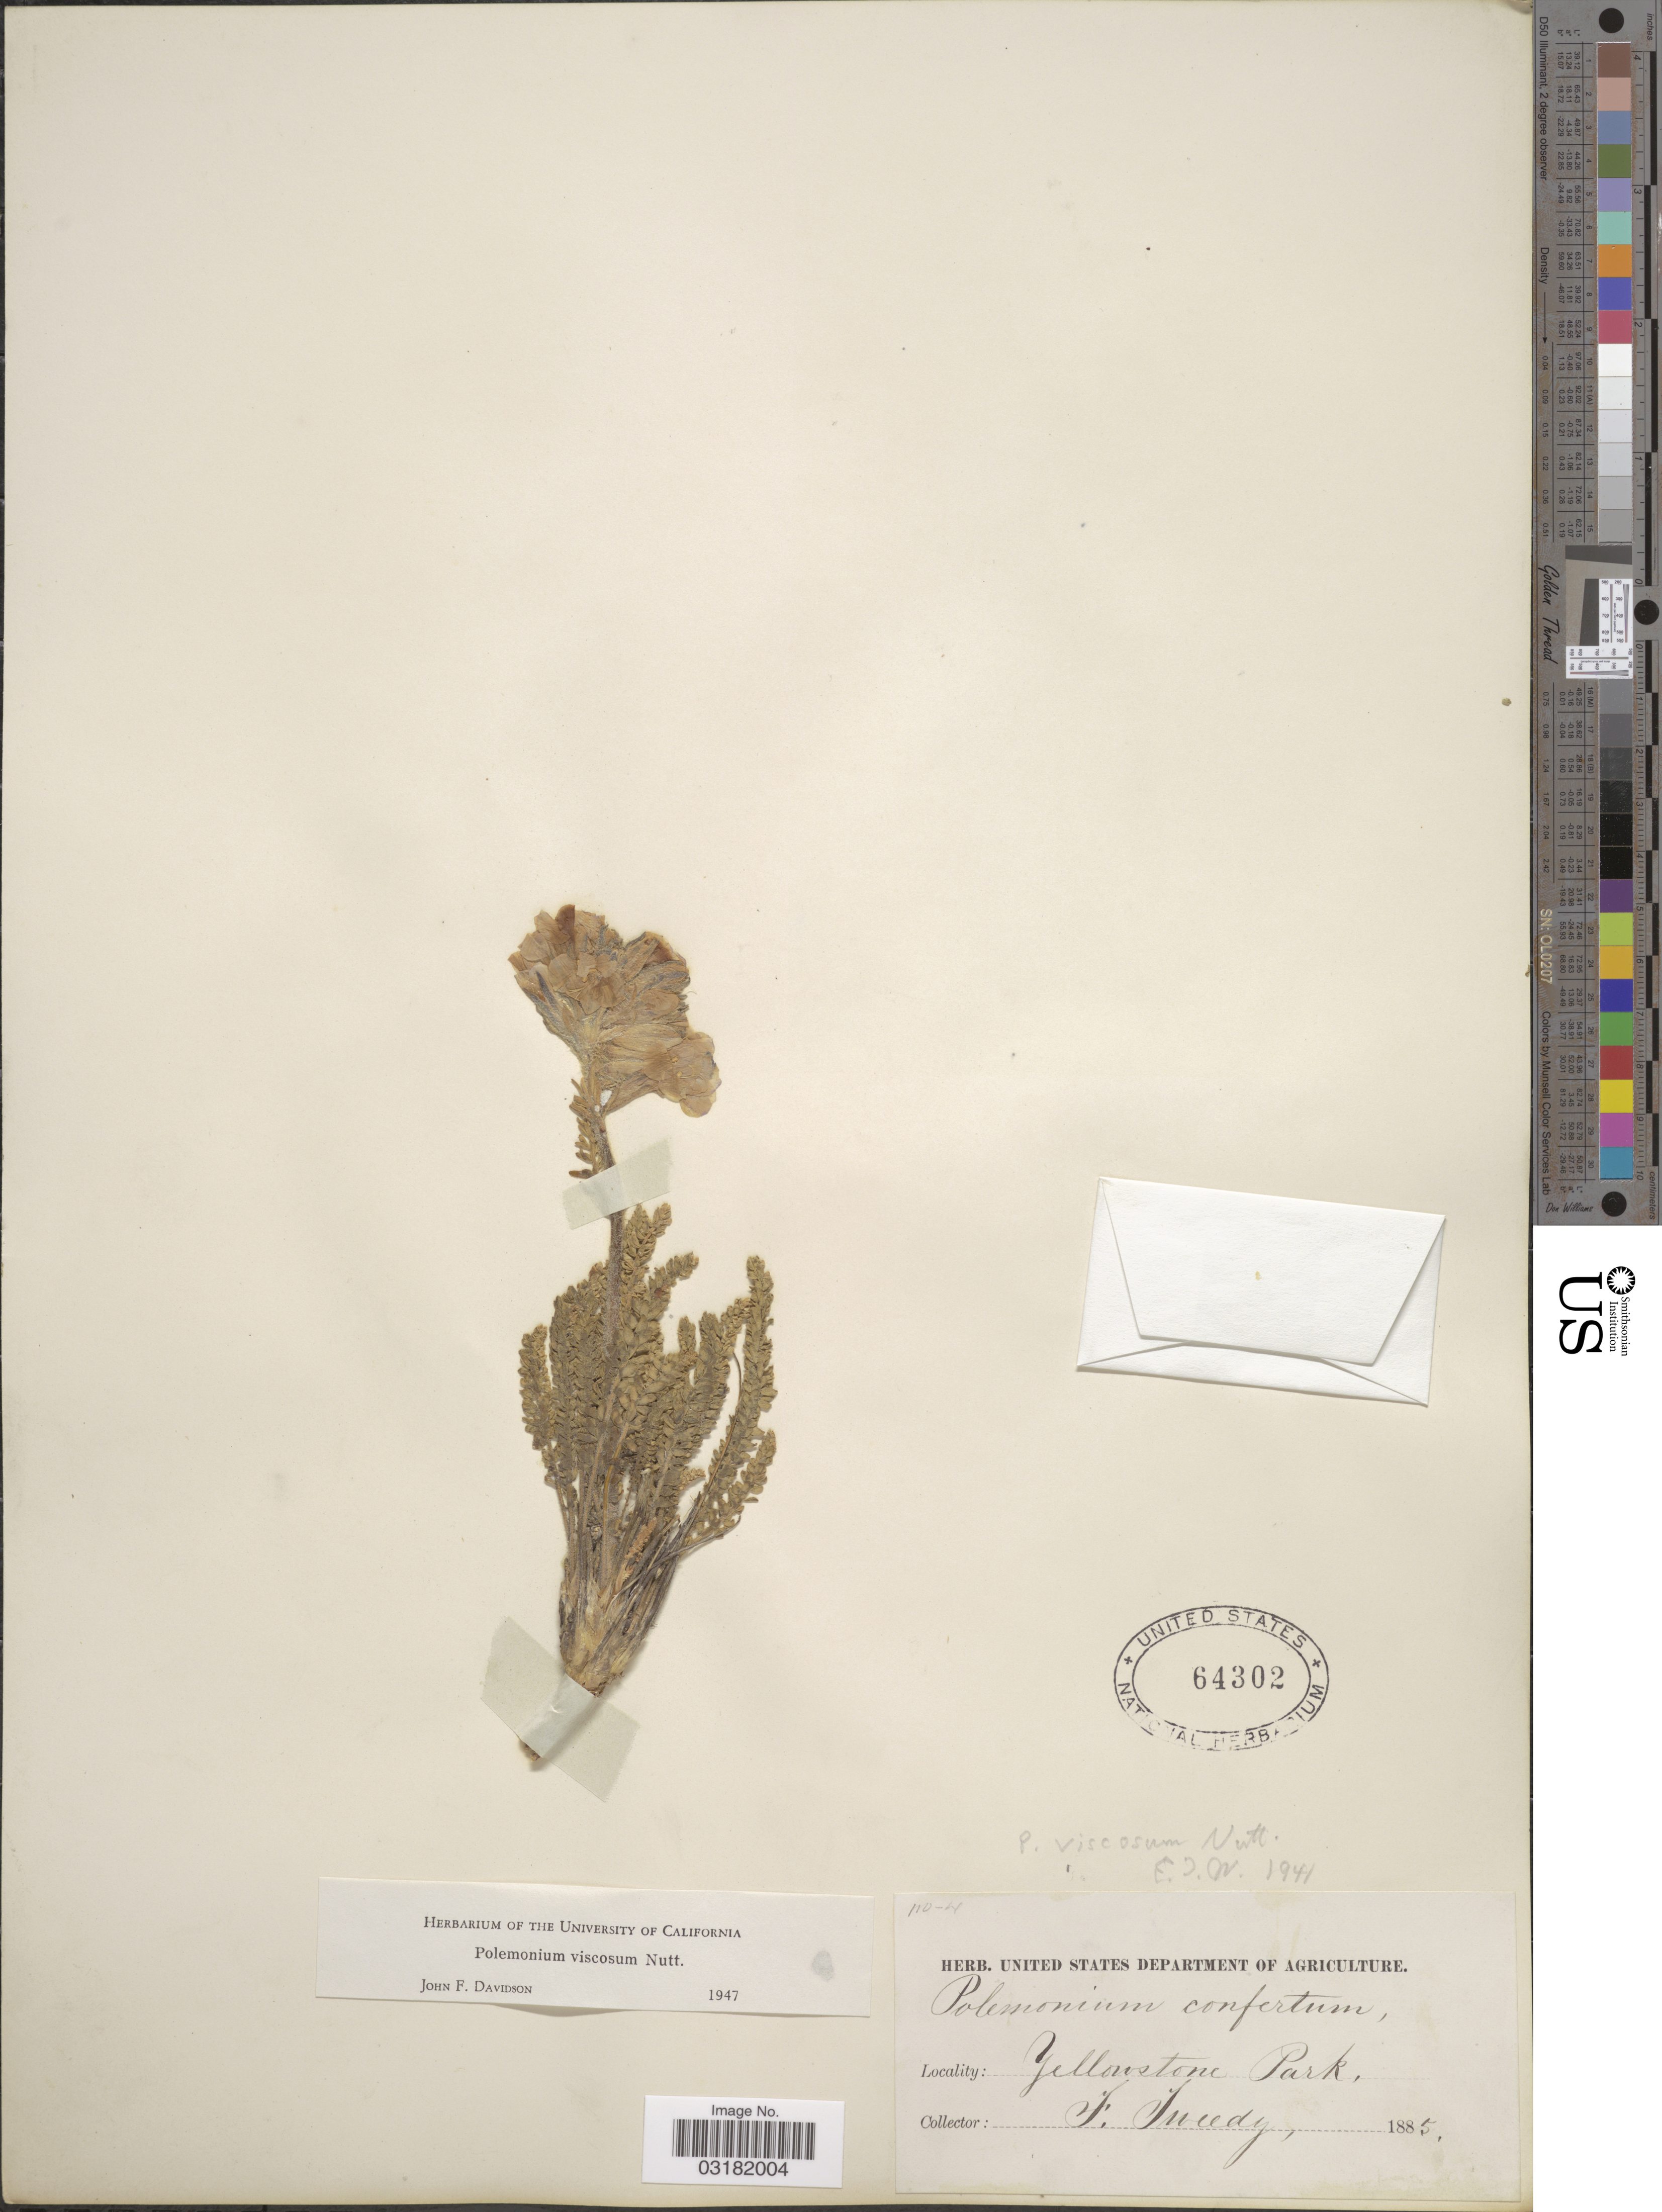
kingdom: Plantae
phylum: Tracheophyta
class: Magnoliopsida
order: Ericales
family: Polemoniaceae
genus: Polemonium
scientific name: Polemonium viscosum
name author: Nutt.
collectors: F. Tweedy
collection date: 1885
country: United States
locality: Yellowstone Park.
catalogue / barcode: US 64302